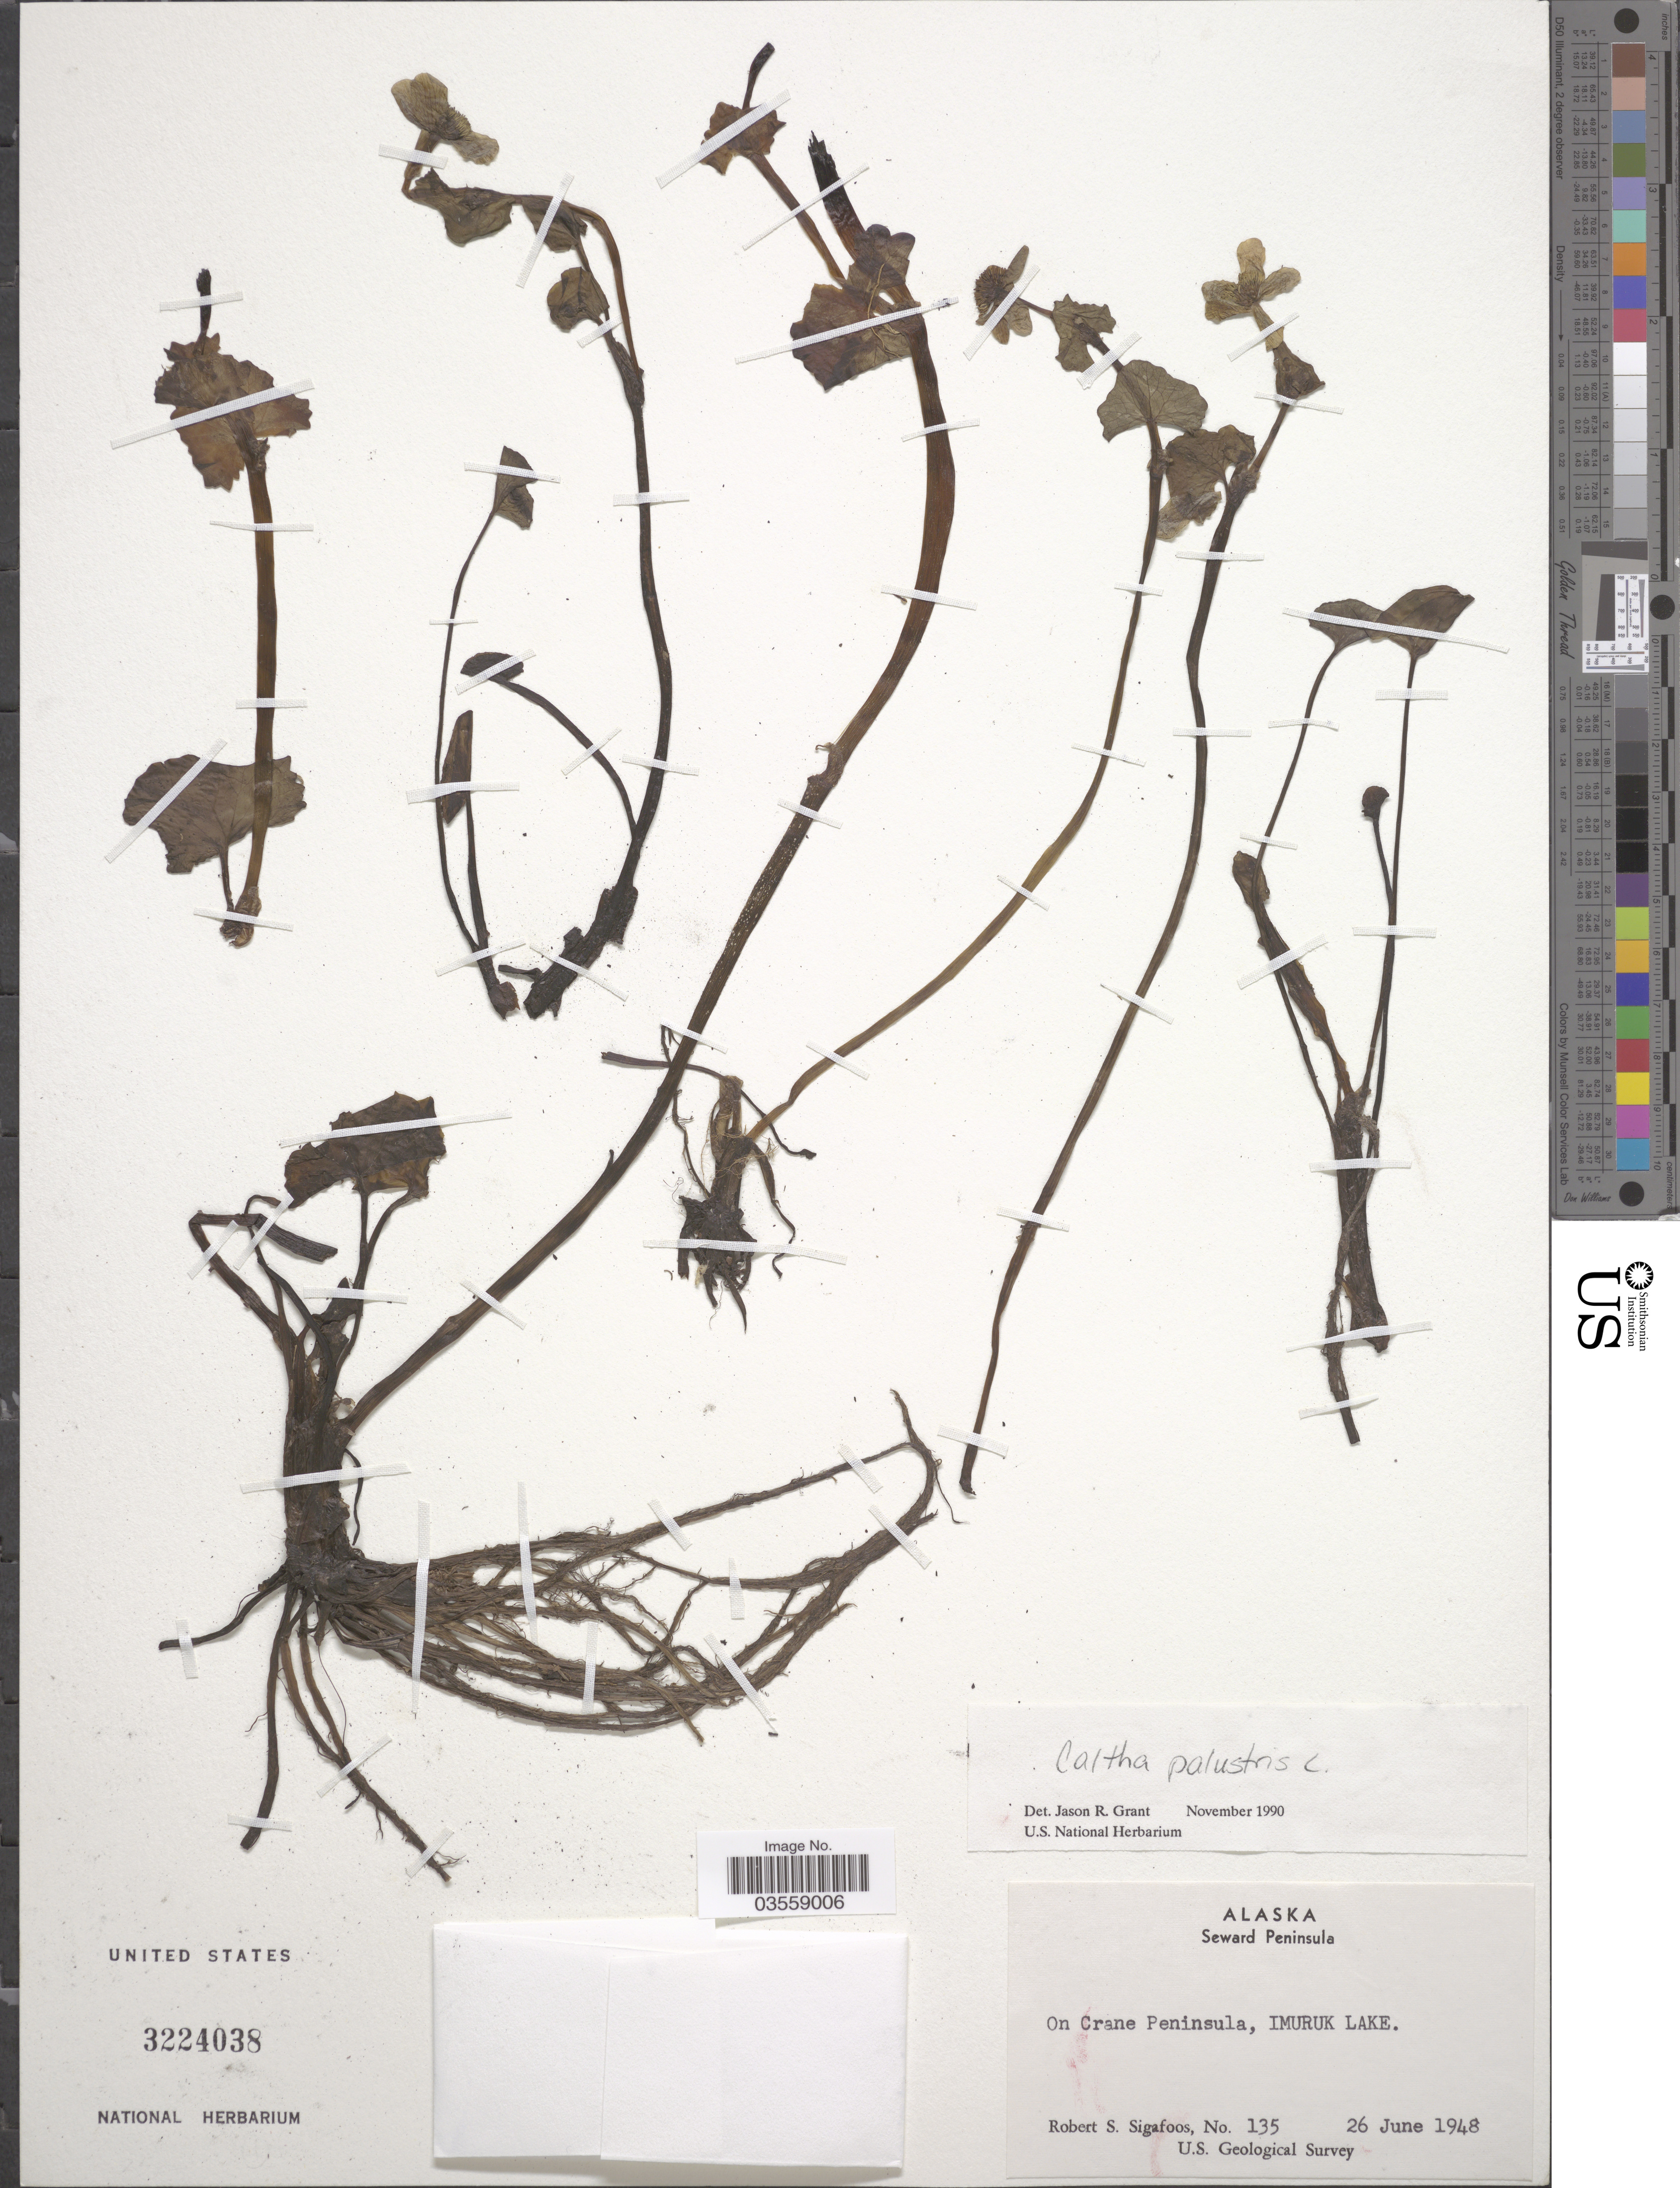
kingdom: Plantae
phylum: Tracheophyta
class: Magnoliopsida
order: Ranunculales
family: Ranunculaceae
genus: Caltha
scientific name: Caltha palustris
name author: L.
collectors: R. Sigafoos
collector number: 135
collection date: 1948-06-26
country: United States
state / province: Alaska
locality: Seward Peninsula. On Crane Peninsula, Imuruk Lake.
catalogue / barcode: US 3224038